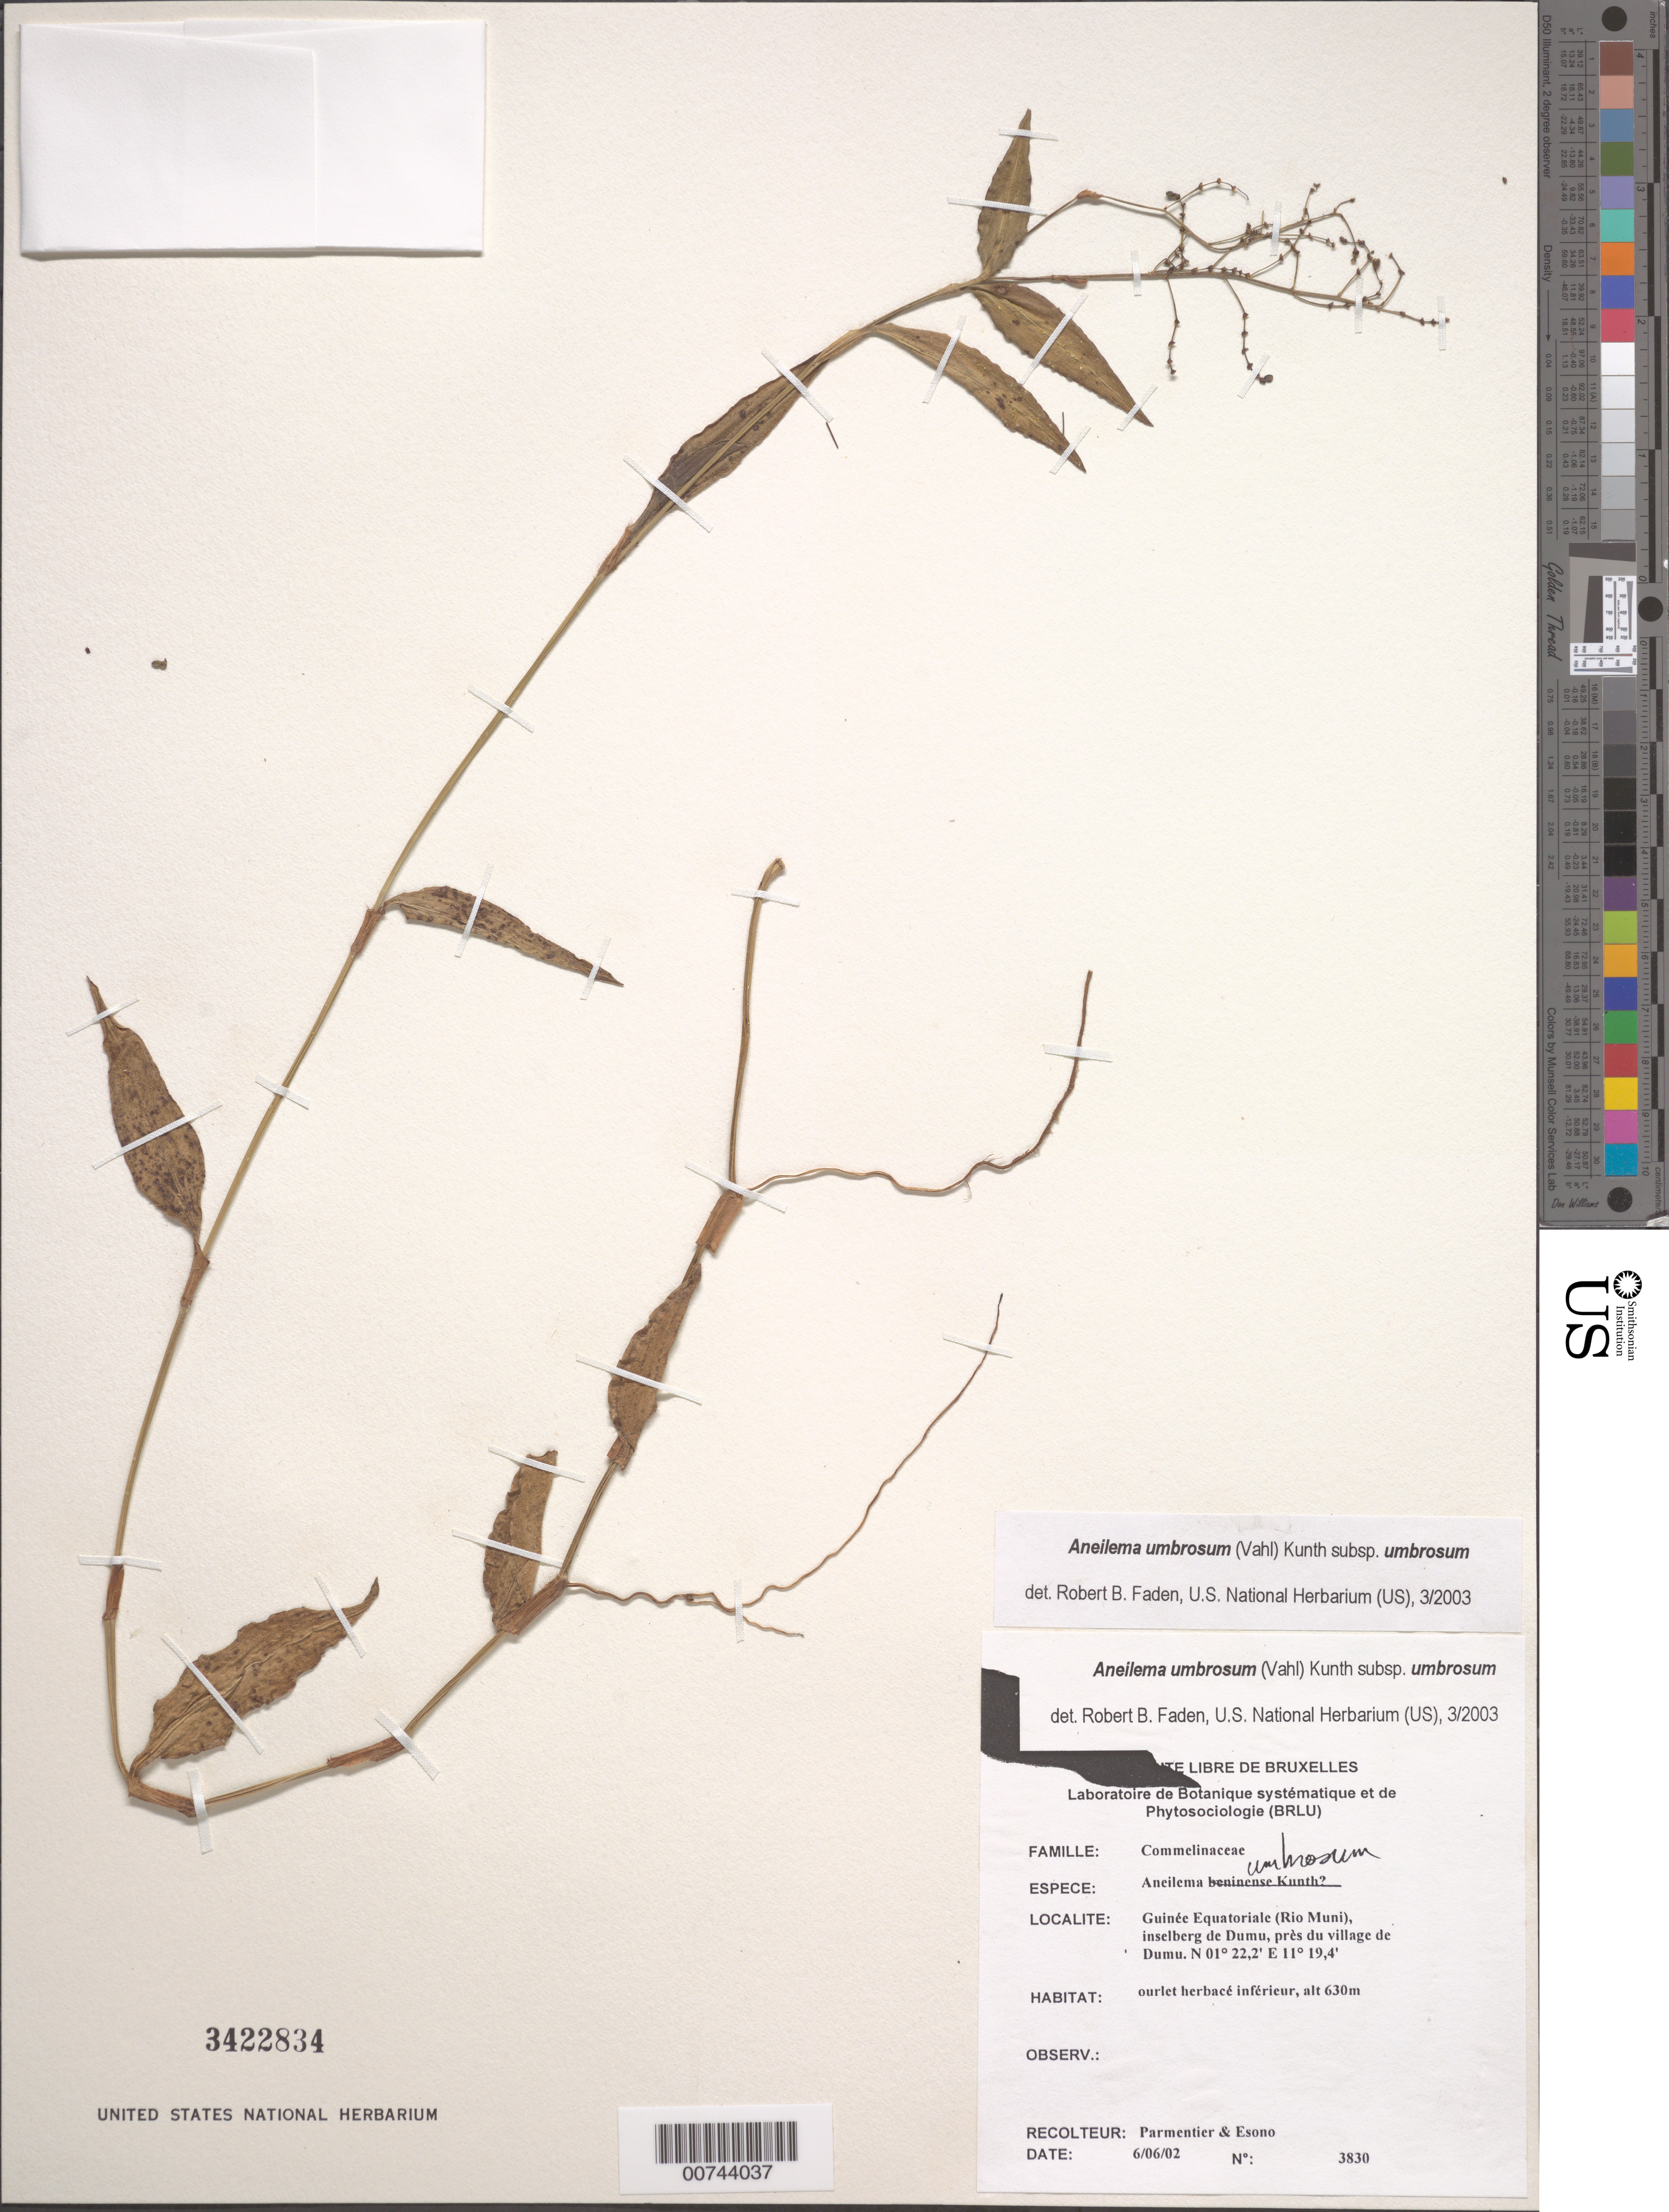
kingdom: Plantae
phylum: Tracheophyta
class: Liliopsida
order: Commelinales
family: Commelinaceae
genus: Aneilema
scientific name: Aneilema umbrosum subsp. umbrosum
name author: (Vahl) Kunth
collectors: P. Parmentier & I. Esono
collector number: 3830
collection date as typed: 06 Jun 2002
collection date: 2002-06-06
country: Equatorial Guinea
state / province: Litoral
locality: Rio Muni, Inselberg de Dumu.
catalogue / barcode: US 3422834